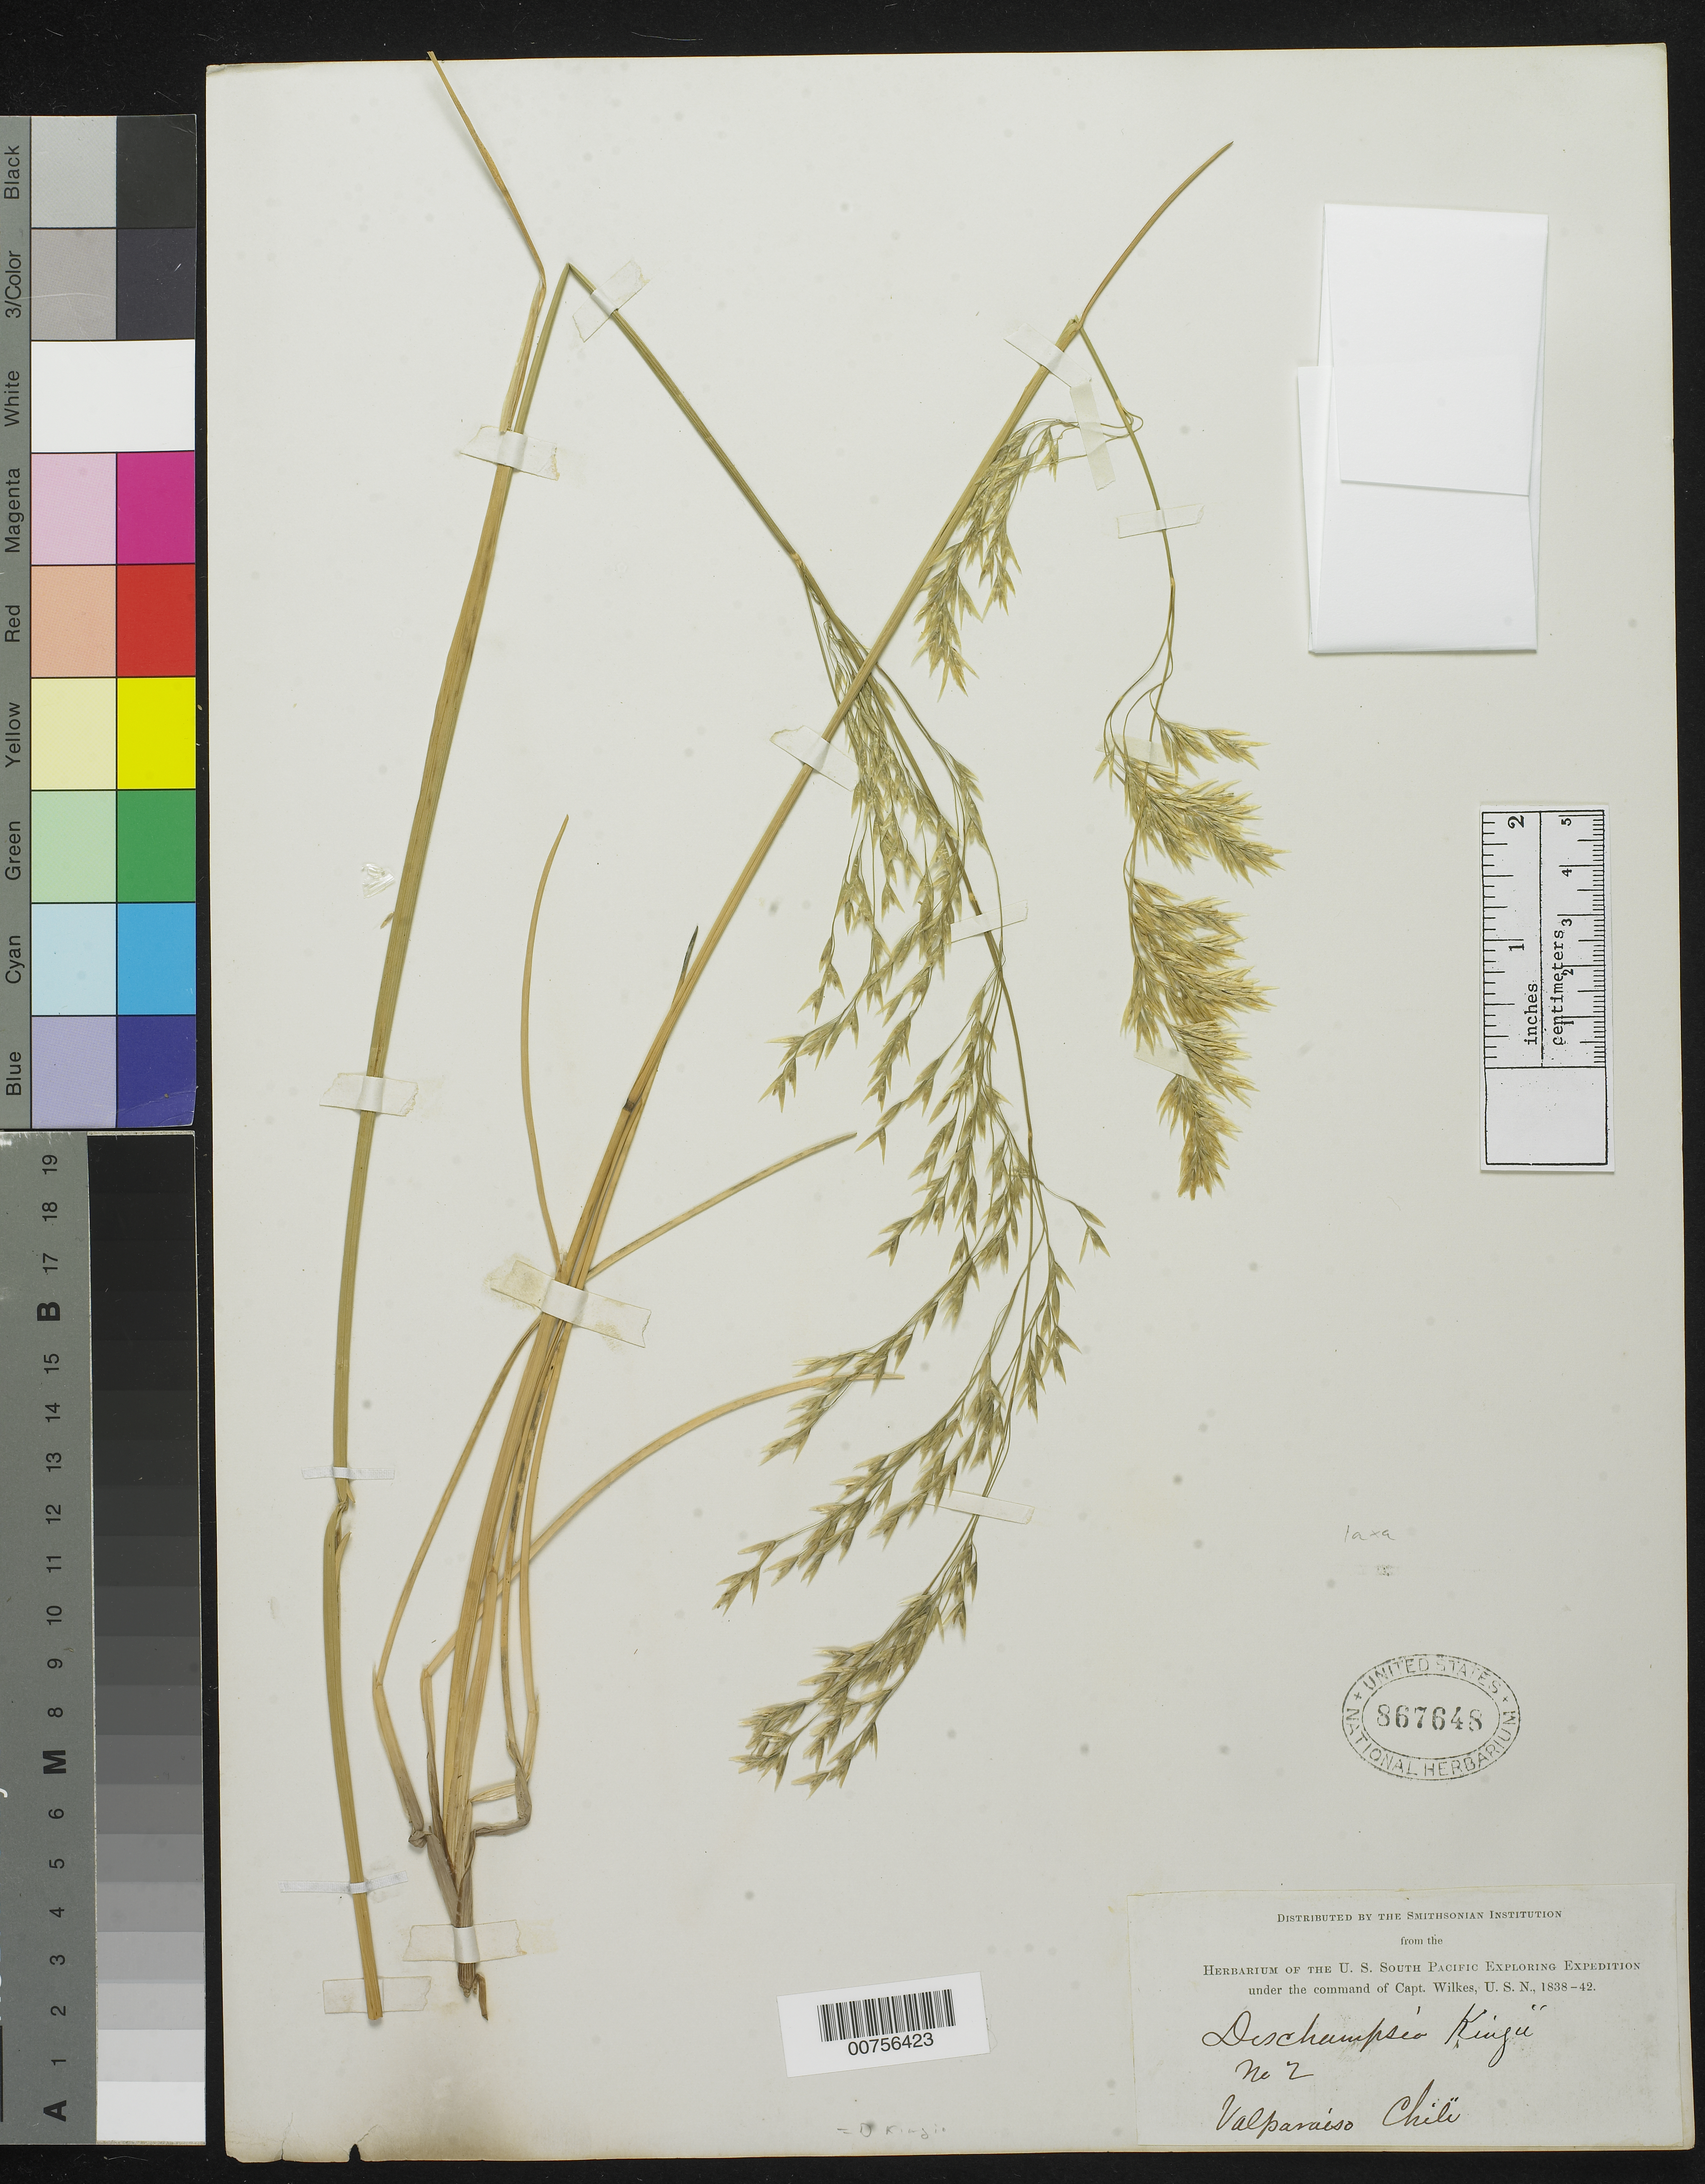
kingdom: Plantae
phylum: Tracheophyta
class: Liliopsida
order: Poales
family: Poaceae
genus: Deschampsia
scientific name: Deschampsia kingii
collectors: Wilkes Explor. Exped.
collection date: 1838/1842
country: Chile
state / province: Valparaíso (V)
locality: Valparaiso Chili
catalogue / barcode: US 867648